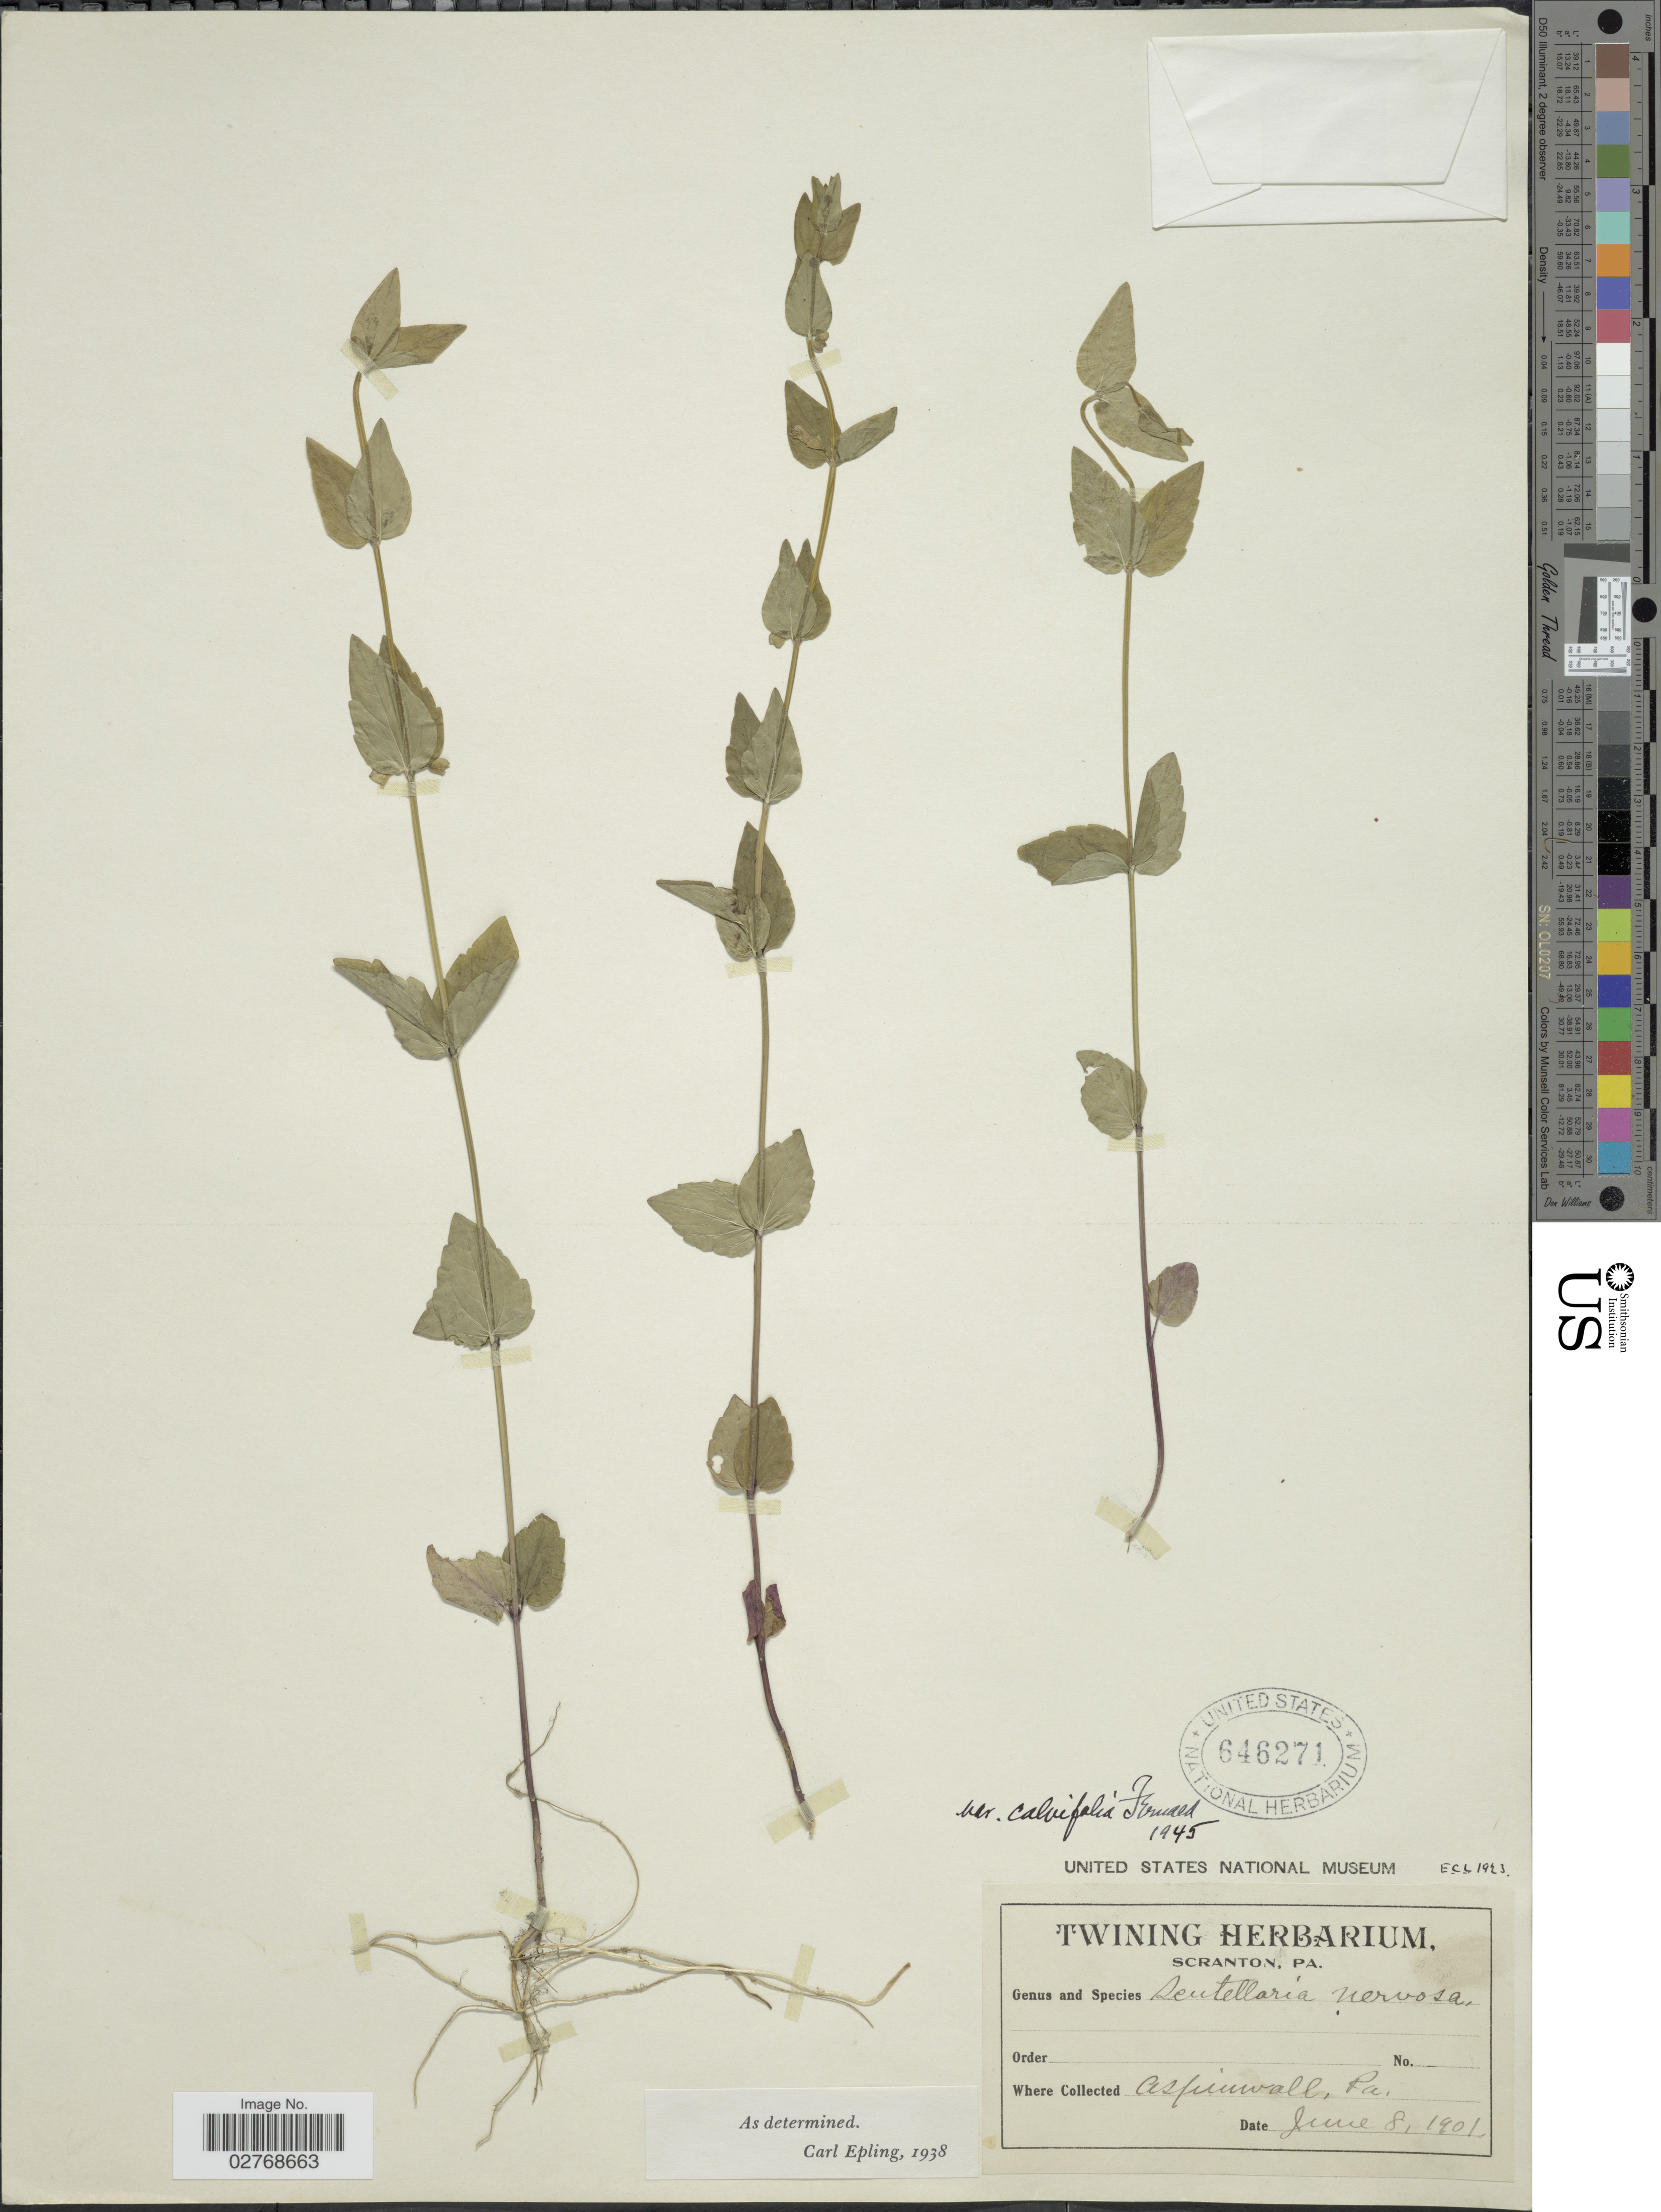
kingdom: Plantae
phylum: Tracheophyta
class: Magnoliopsida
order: Lamiales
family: Lamiaceae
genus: Scutellaria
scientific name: Scutellaria nervosa var. calvifolia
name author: Fernald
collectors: Ex herb. Twining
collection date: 1901-06-08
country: United States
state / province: Pennsylvania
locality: Aspinwall.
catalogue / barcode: US 646271